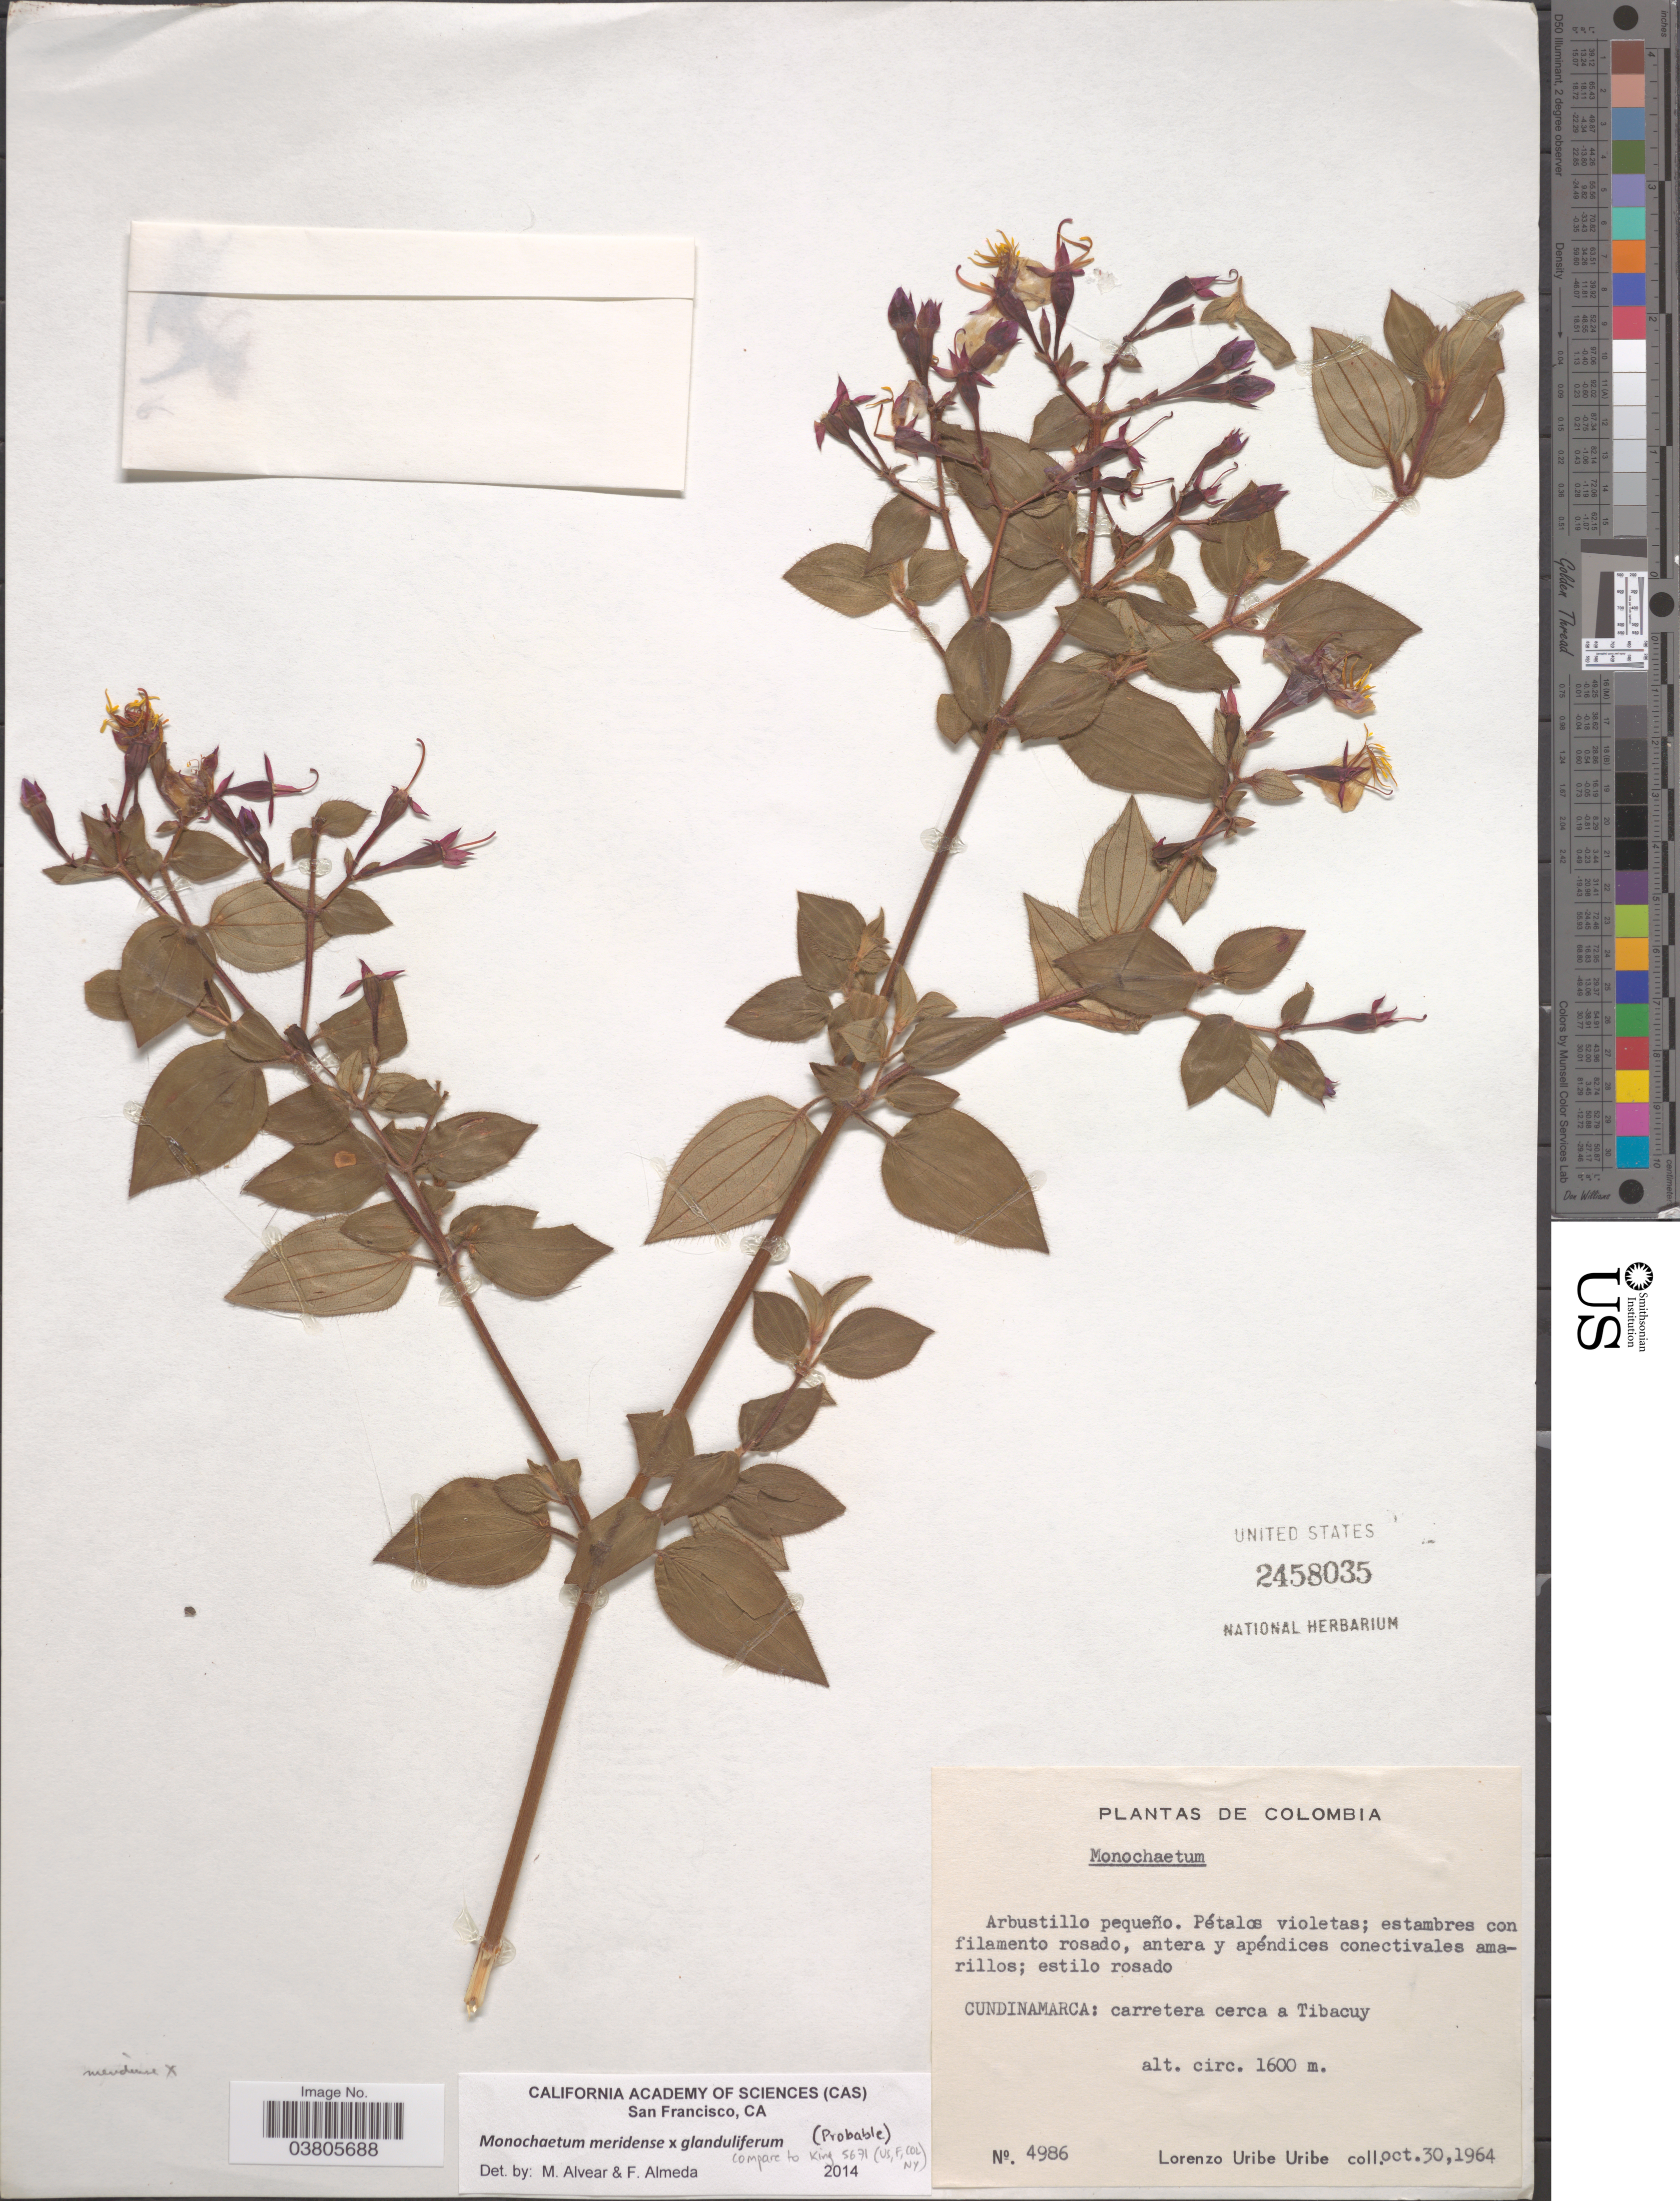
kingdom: Plantae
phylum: Tracheophyta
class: Magnoliopsida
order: Myrtales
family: Melastomataceae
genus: Monochaetum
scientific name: Monochaetum meridense x M. glanduliferum Triana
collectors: L. Uribe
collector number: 4986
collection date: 1964-10-30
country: Colombia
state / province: Cundinamarca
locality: Carretera cerca a Tibacuy.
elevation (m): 1600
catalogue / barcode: US 2458035